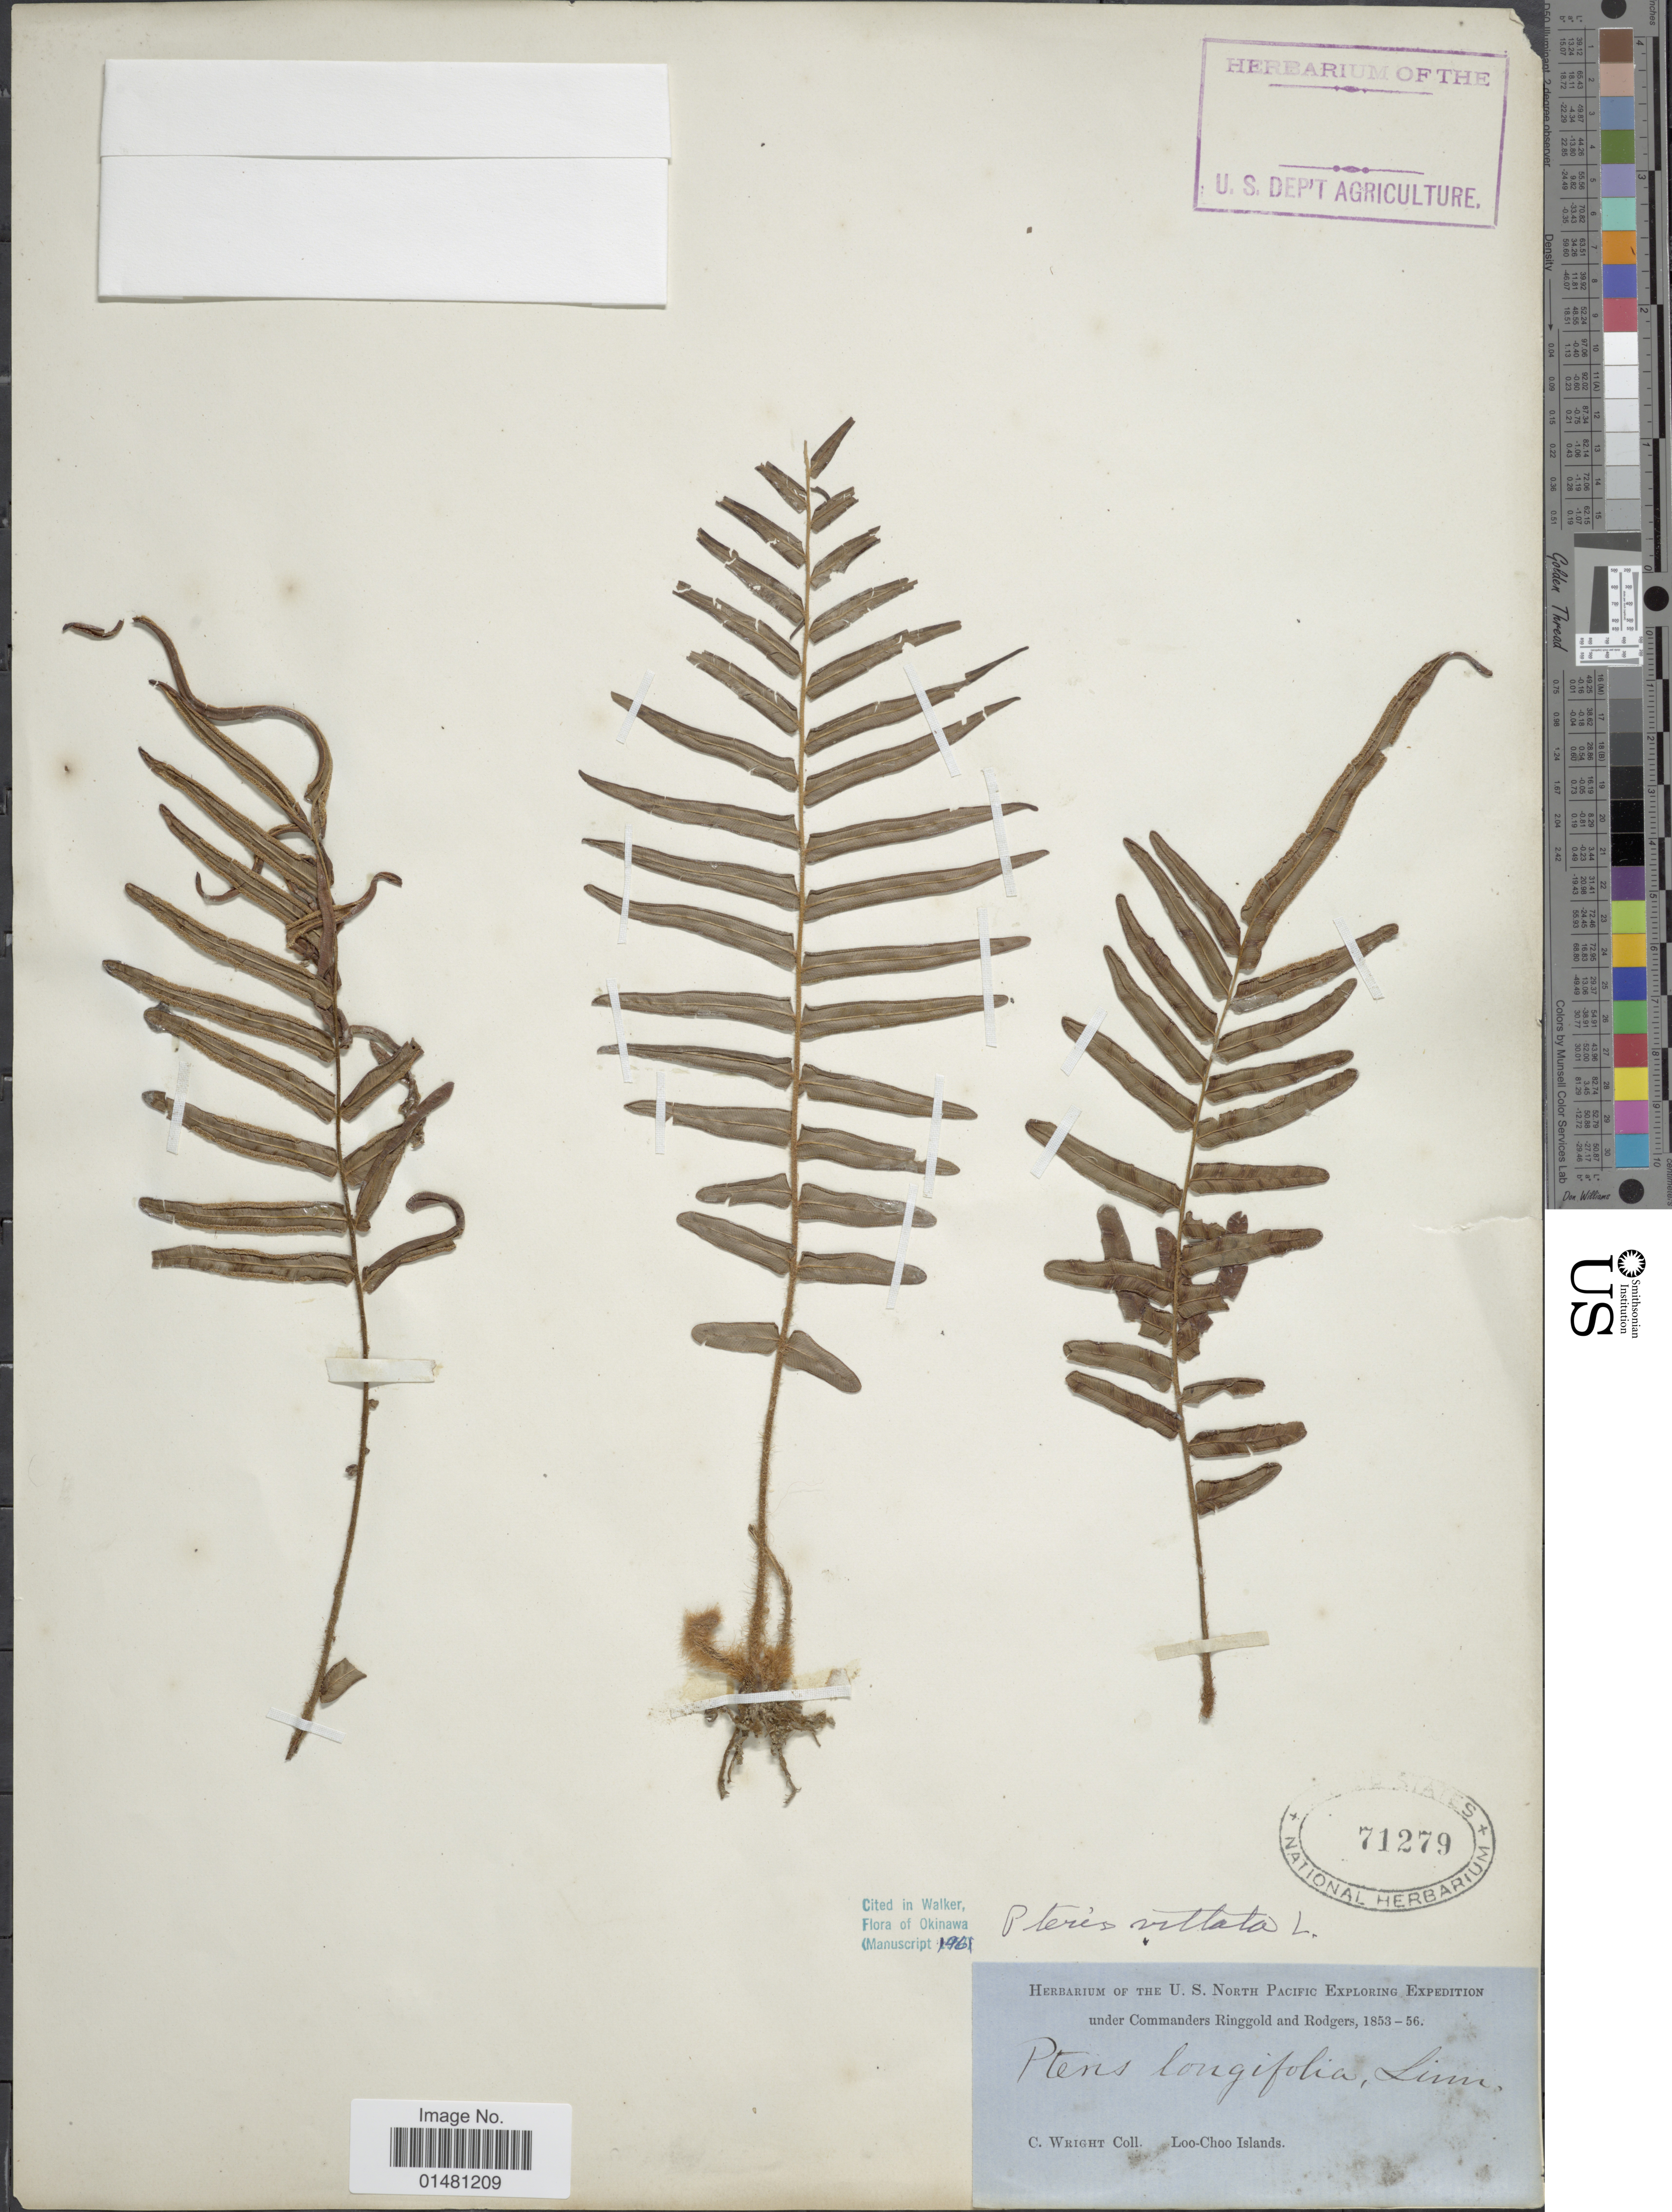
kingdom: Plantae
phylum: Tracheophyta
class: Polypodiopsida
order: Polypodiales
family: Pteridaceae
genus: Pteris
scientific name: Pteris vittata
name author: L.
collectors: C. Wright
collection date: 1853/1856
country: Japan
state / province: Okinawa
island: Ryukyu Islands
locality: Loo-Choo Islands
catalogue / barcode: US 71279